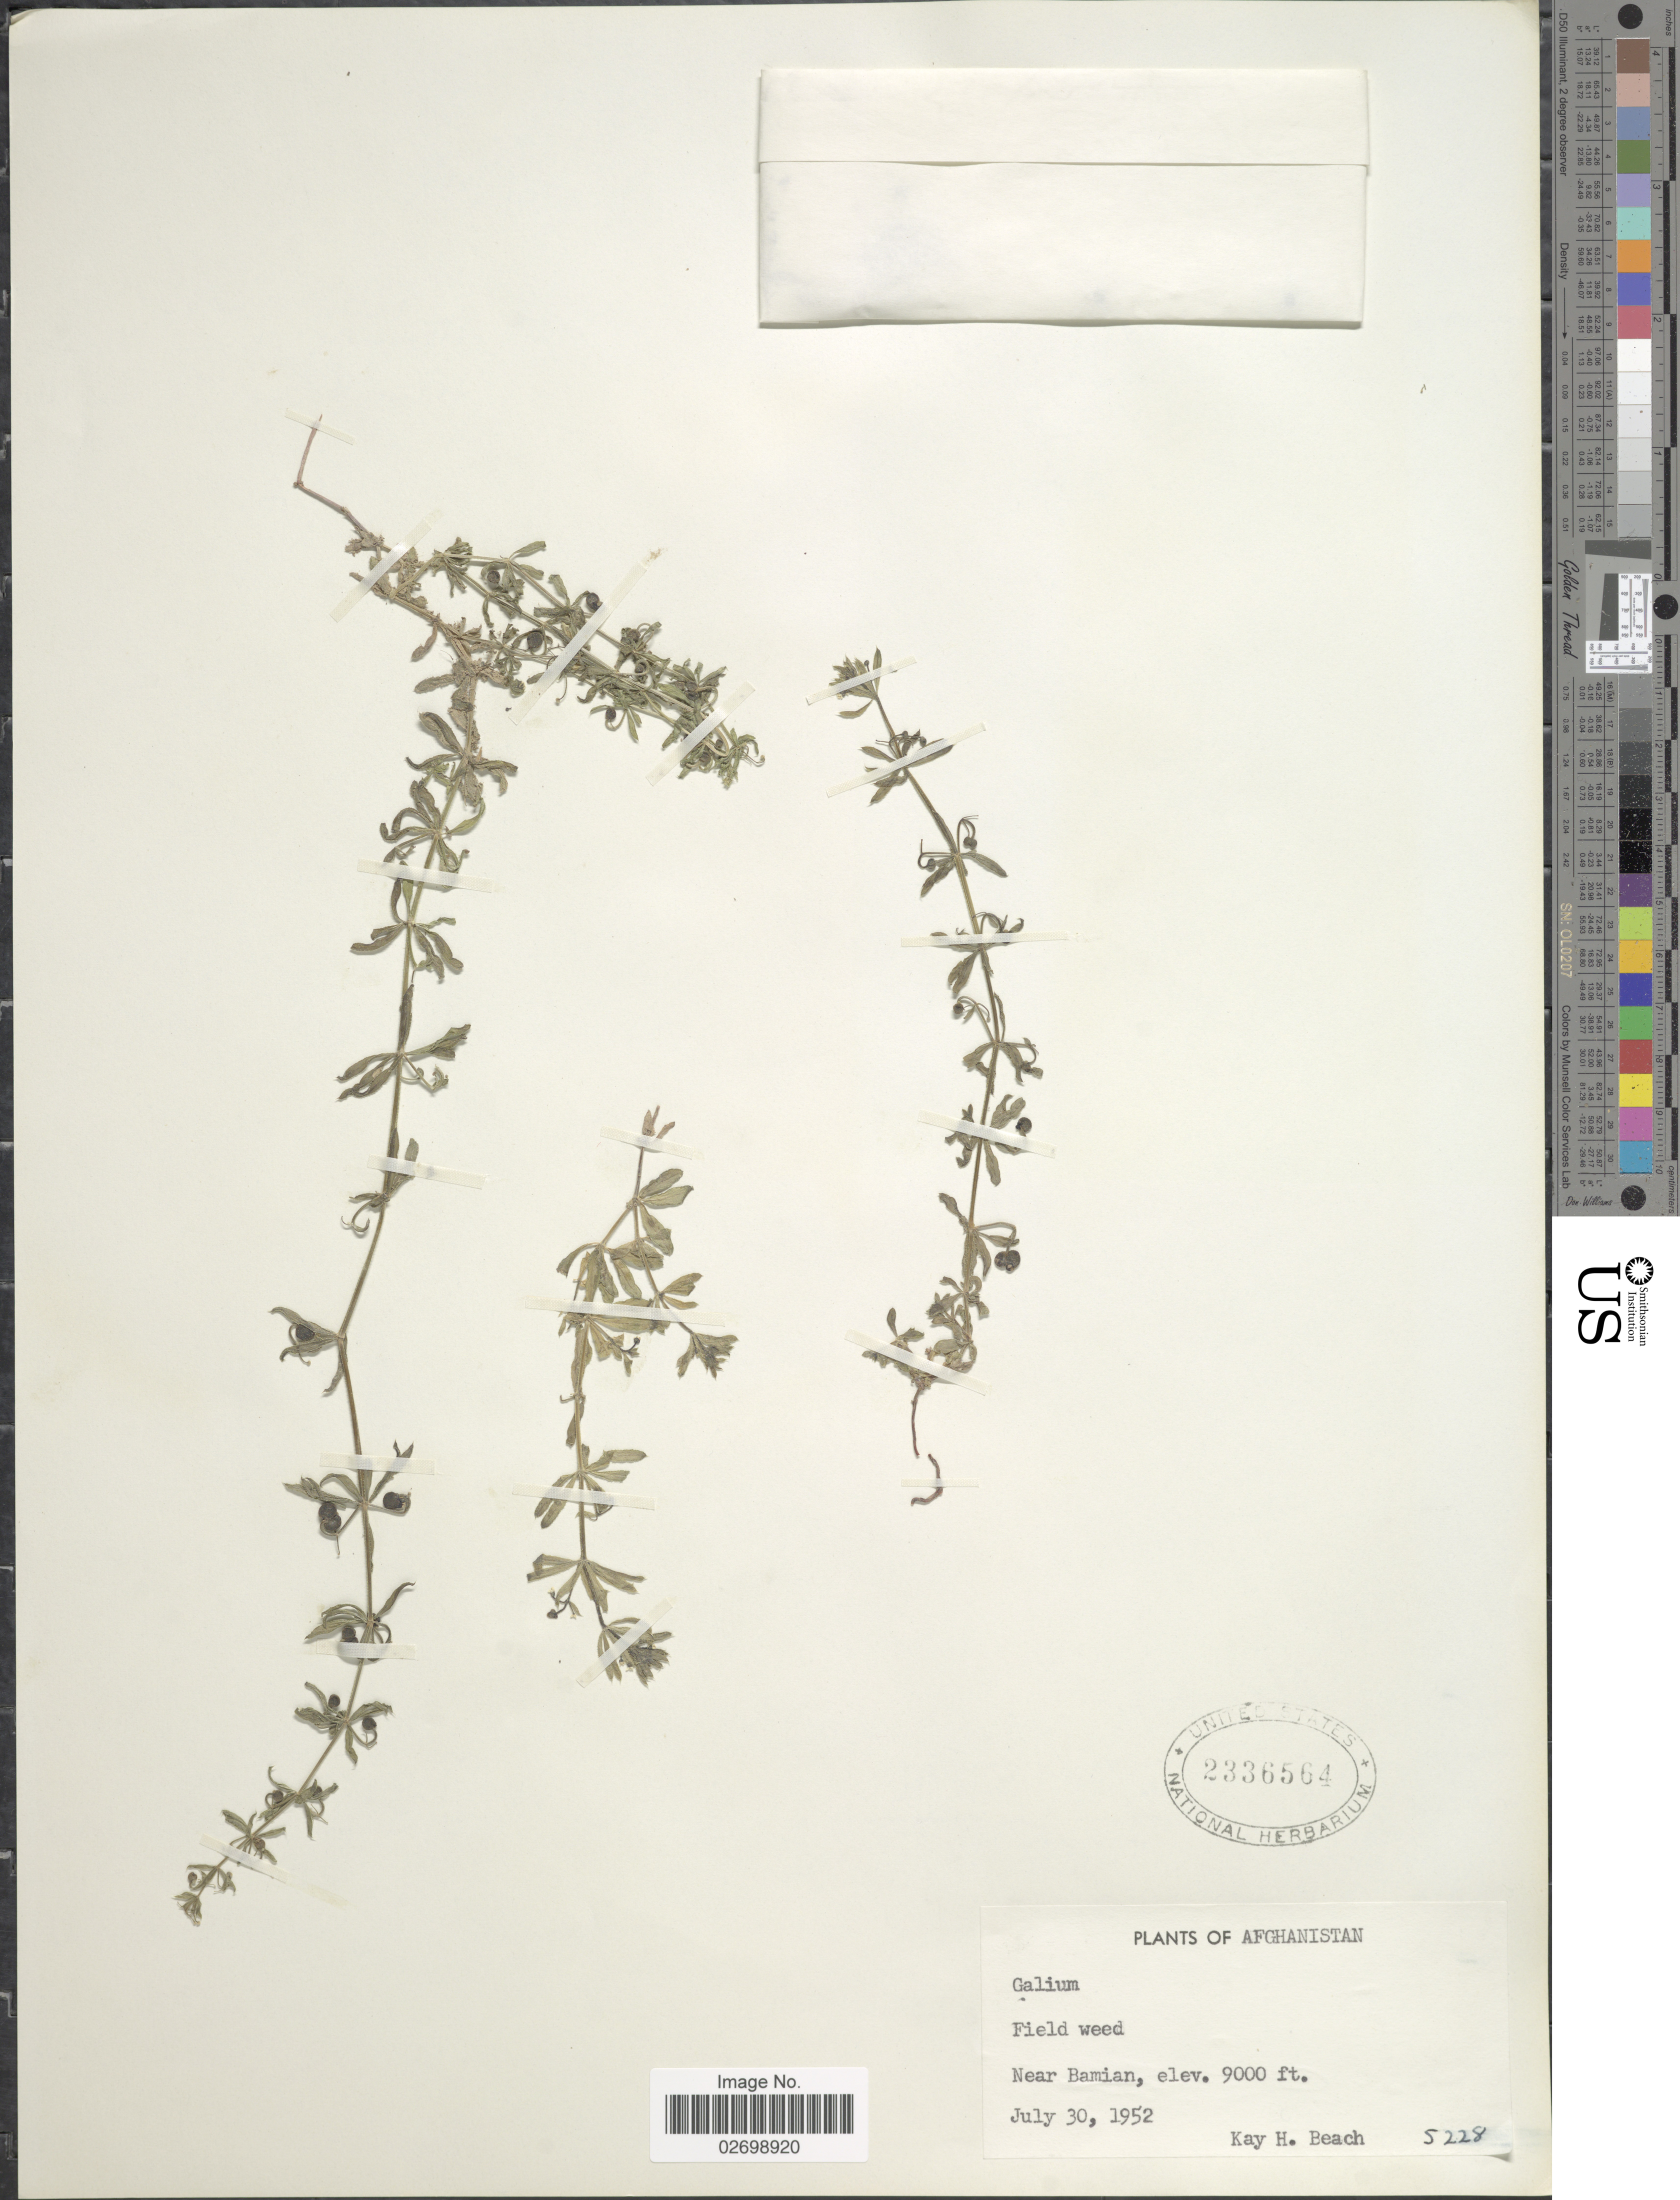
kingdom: Plantae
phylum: Tracheophyta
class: Magnoliopsida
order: Gentianales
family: Rubiaceae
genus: Galium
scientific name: Galium sp.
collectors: K. H. Beach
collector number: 5228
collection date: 1952-07-30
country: Afghanistan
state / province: Bamian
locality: Near Bamian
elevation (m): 2743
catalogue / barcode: US 2336564